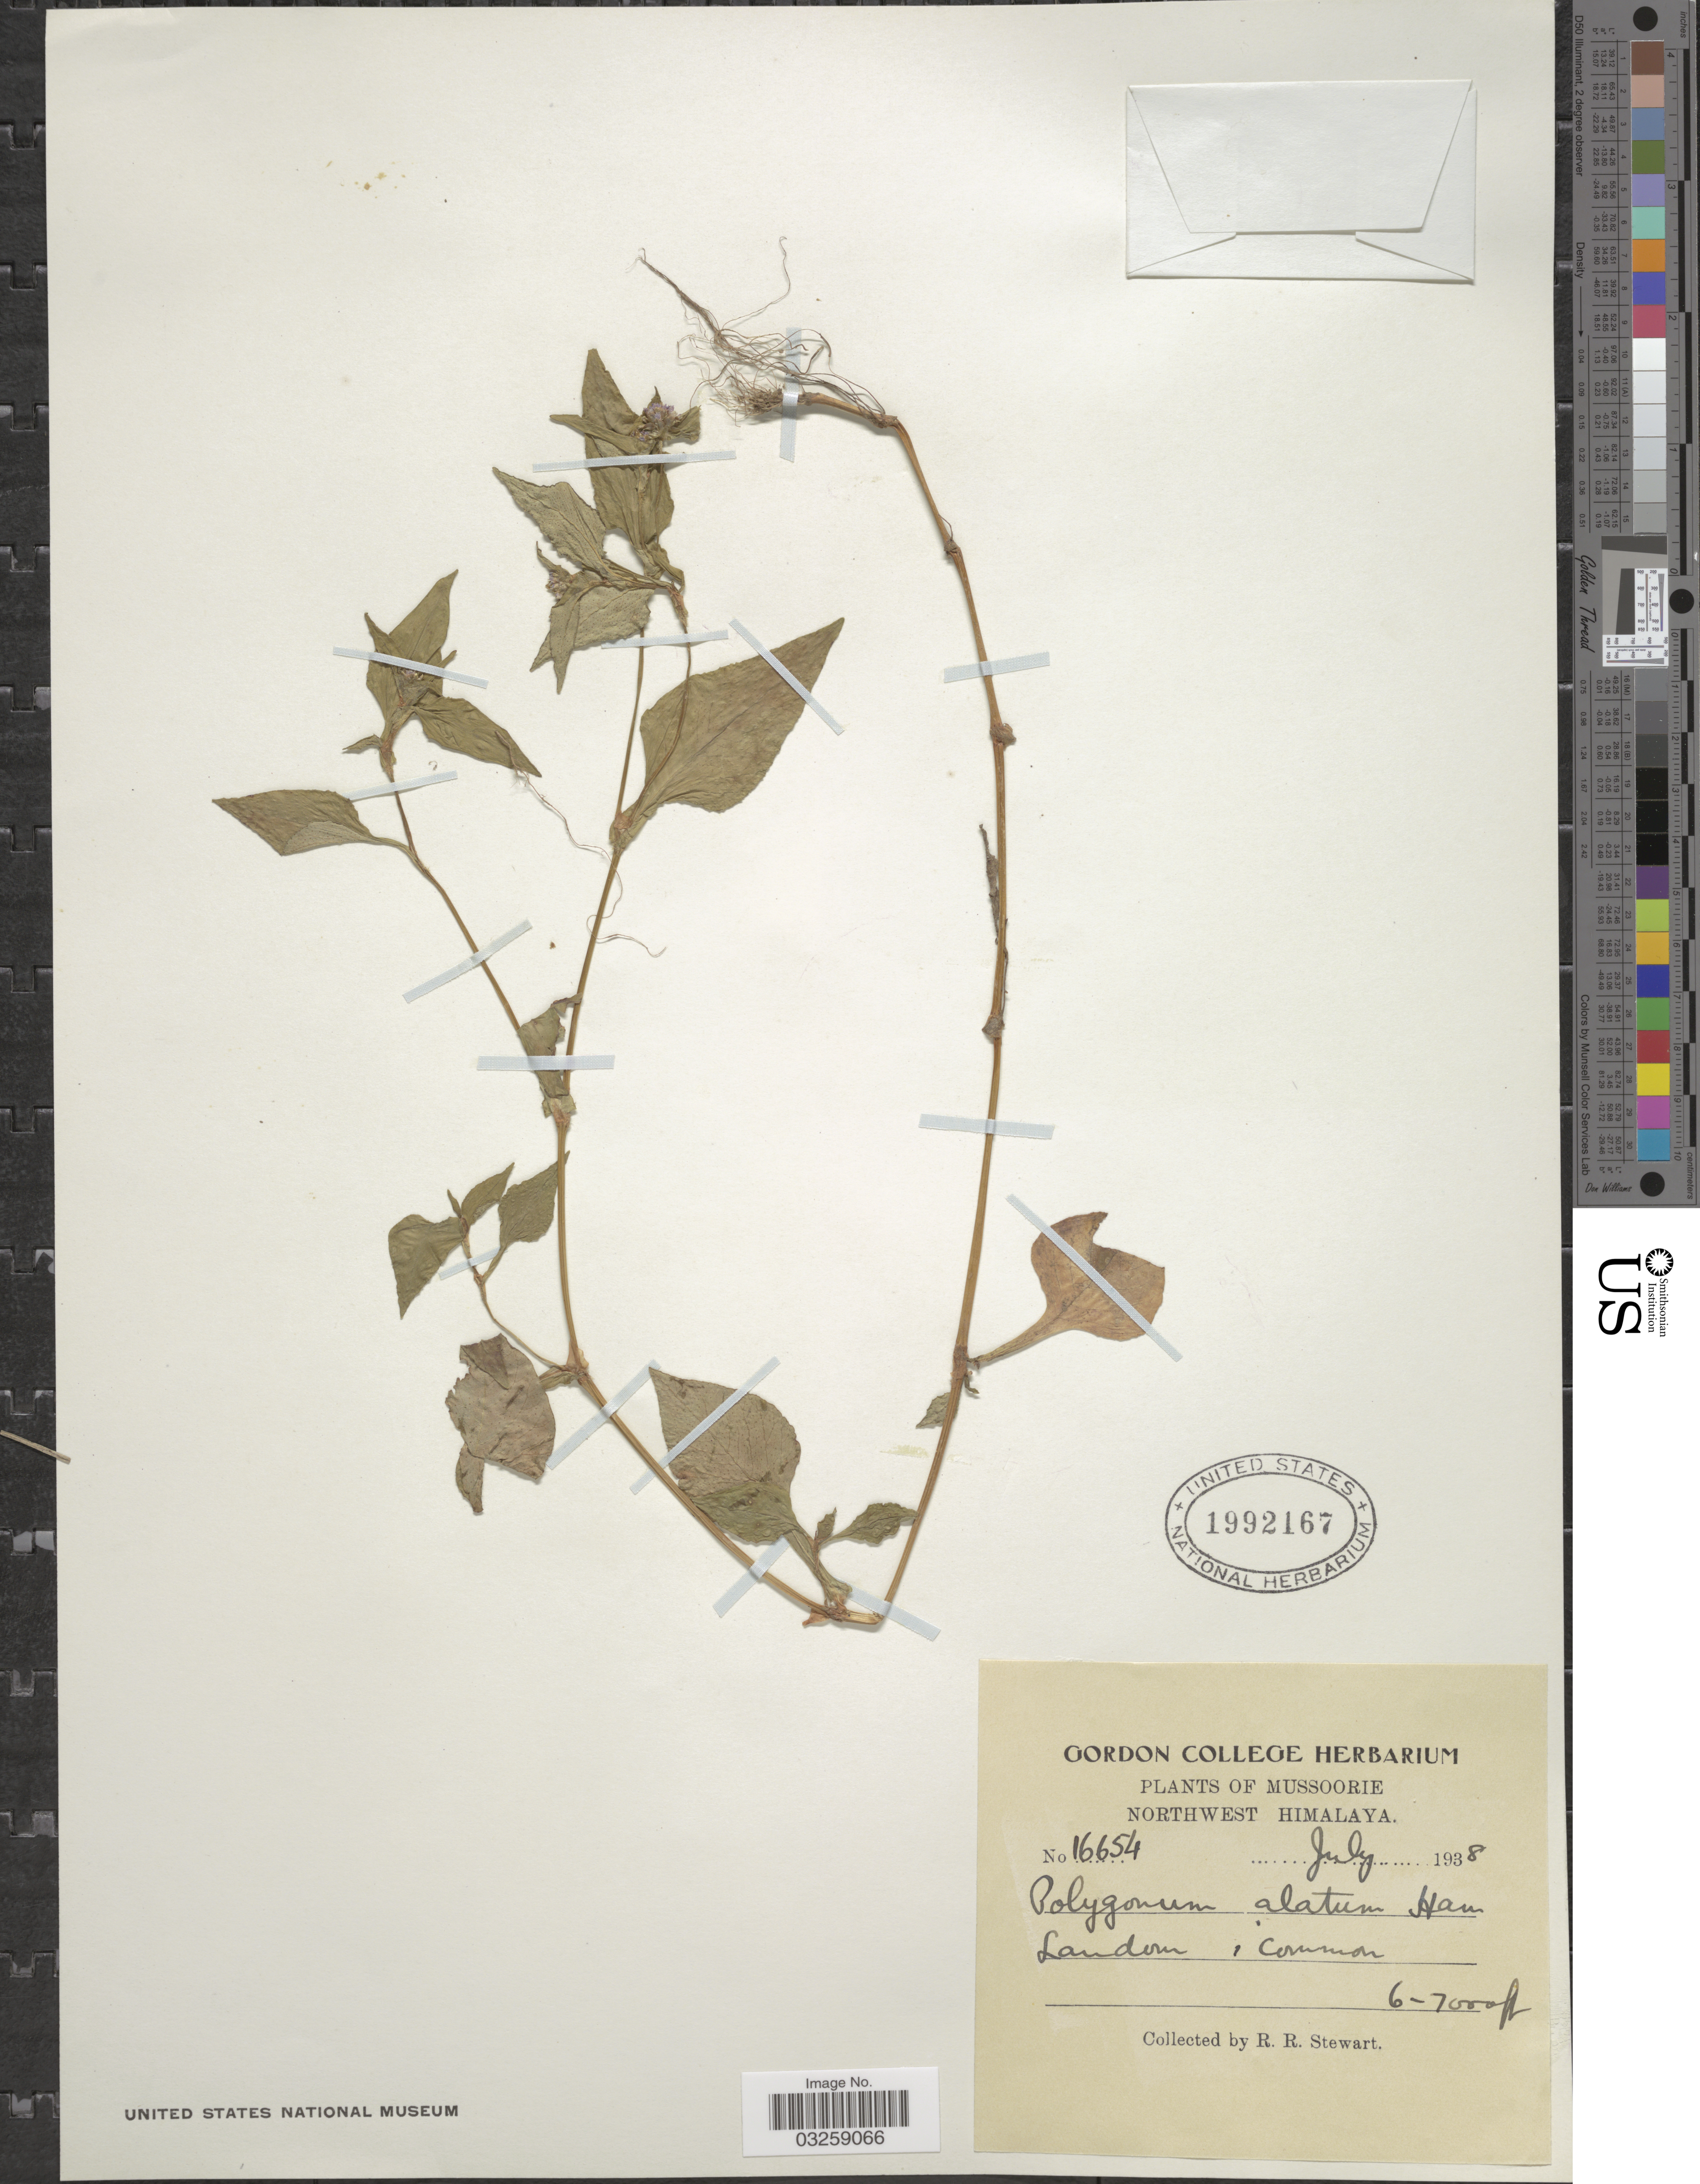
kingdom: Plantae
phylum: Tracheophyta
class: Magnoliopsida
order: Caryophyllales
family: Polygonaceae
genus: Polygonum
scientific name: Polygonum nepalense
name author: Meisn.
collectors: R. Stewart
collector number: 16654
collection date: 1938-07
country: India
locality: Mussoorie. Northwest Himalaya. Landour.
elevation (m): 1829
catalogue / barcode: US 1992167